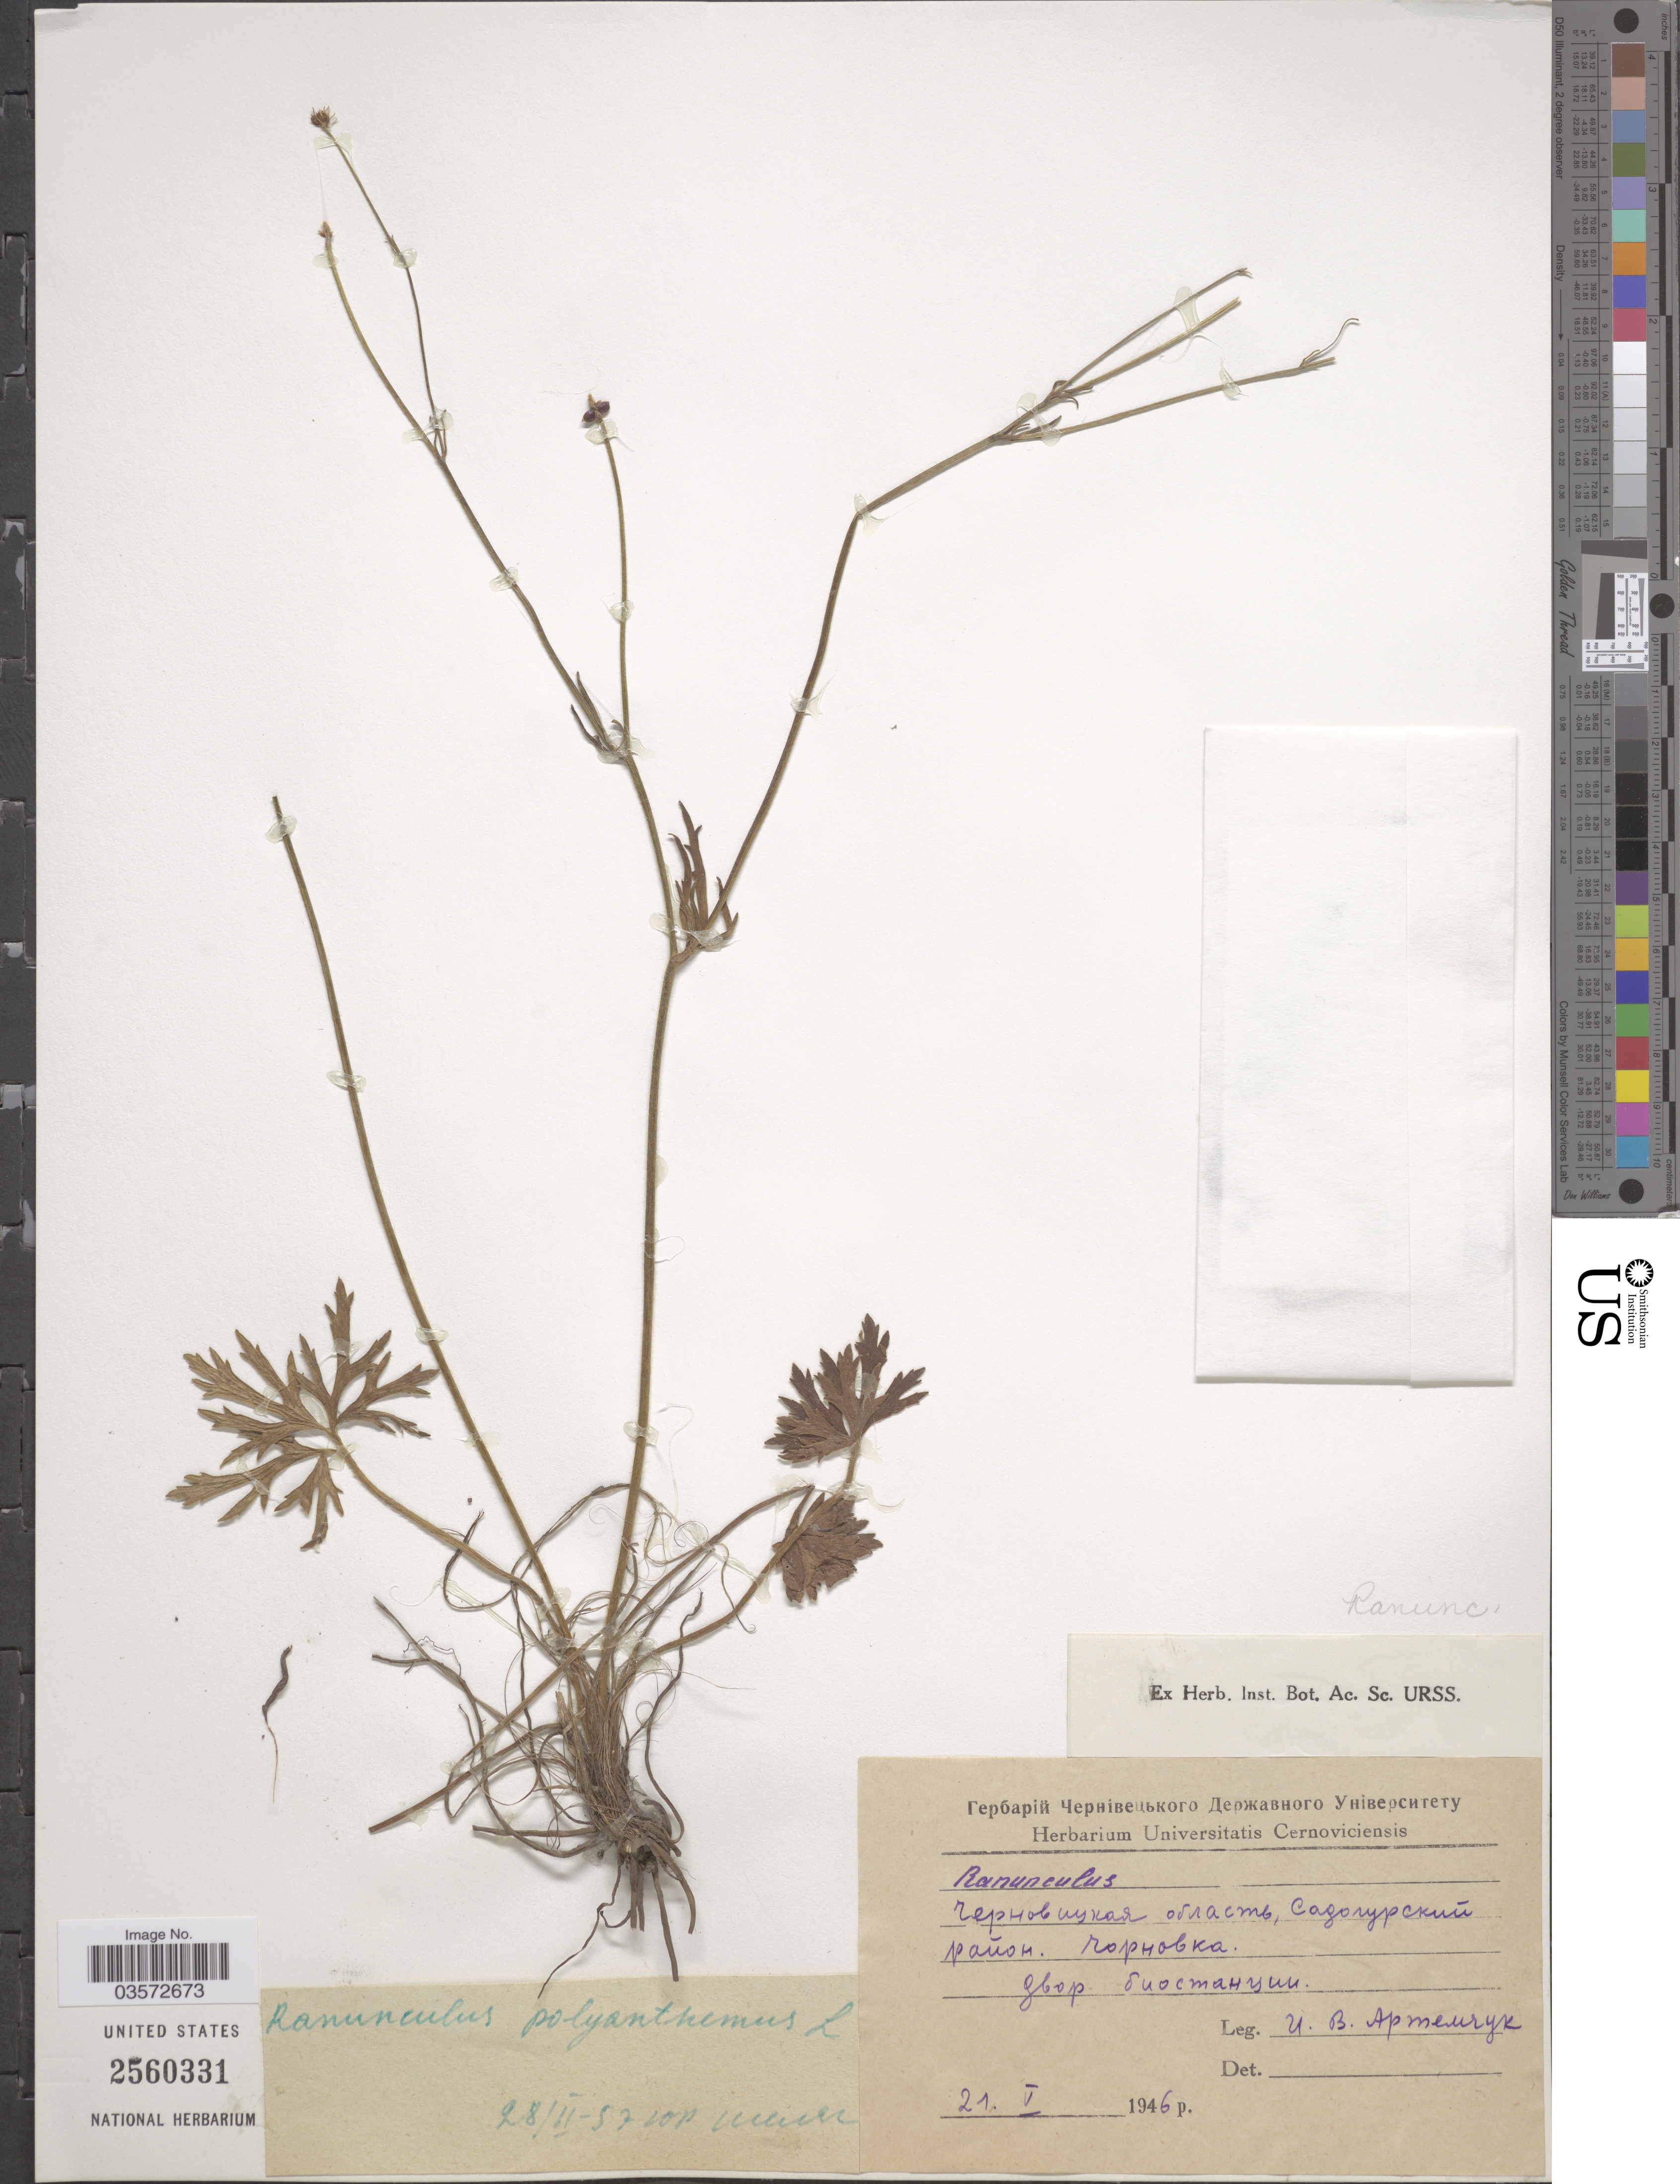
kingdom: Plantae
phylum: Tracheophyta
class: Magnoliopsida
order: Ranunculales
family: Ranunculaceae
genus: Ranunculus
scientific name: Ranunculus polyanthemos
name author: L.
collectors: I. Atemchuk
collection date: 1946-05-21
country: Ukraine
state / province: Chernivtsi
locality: Sadhirskyy Rayon, village Chornovka.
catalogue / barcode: US 2560331